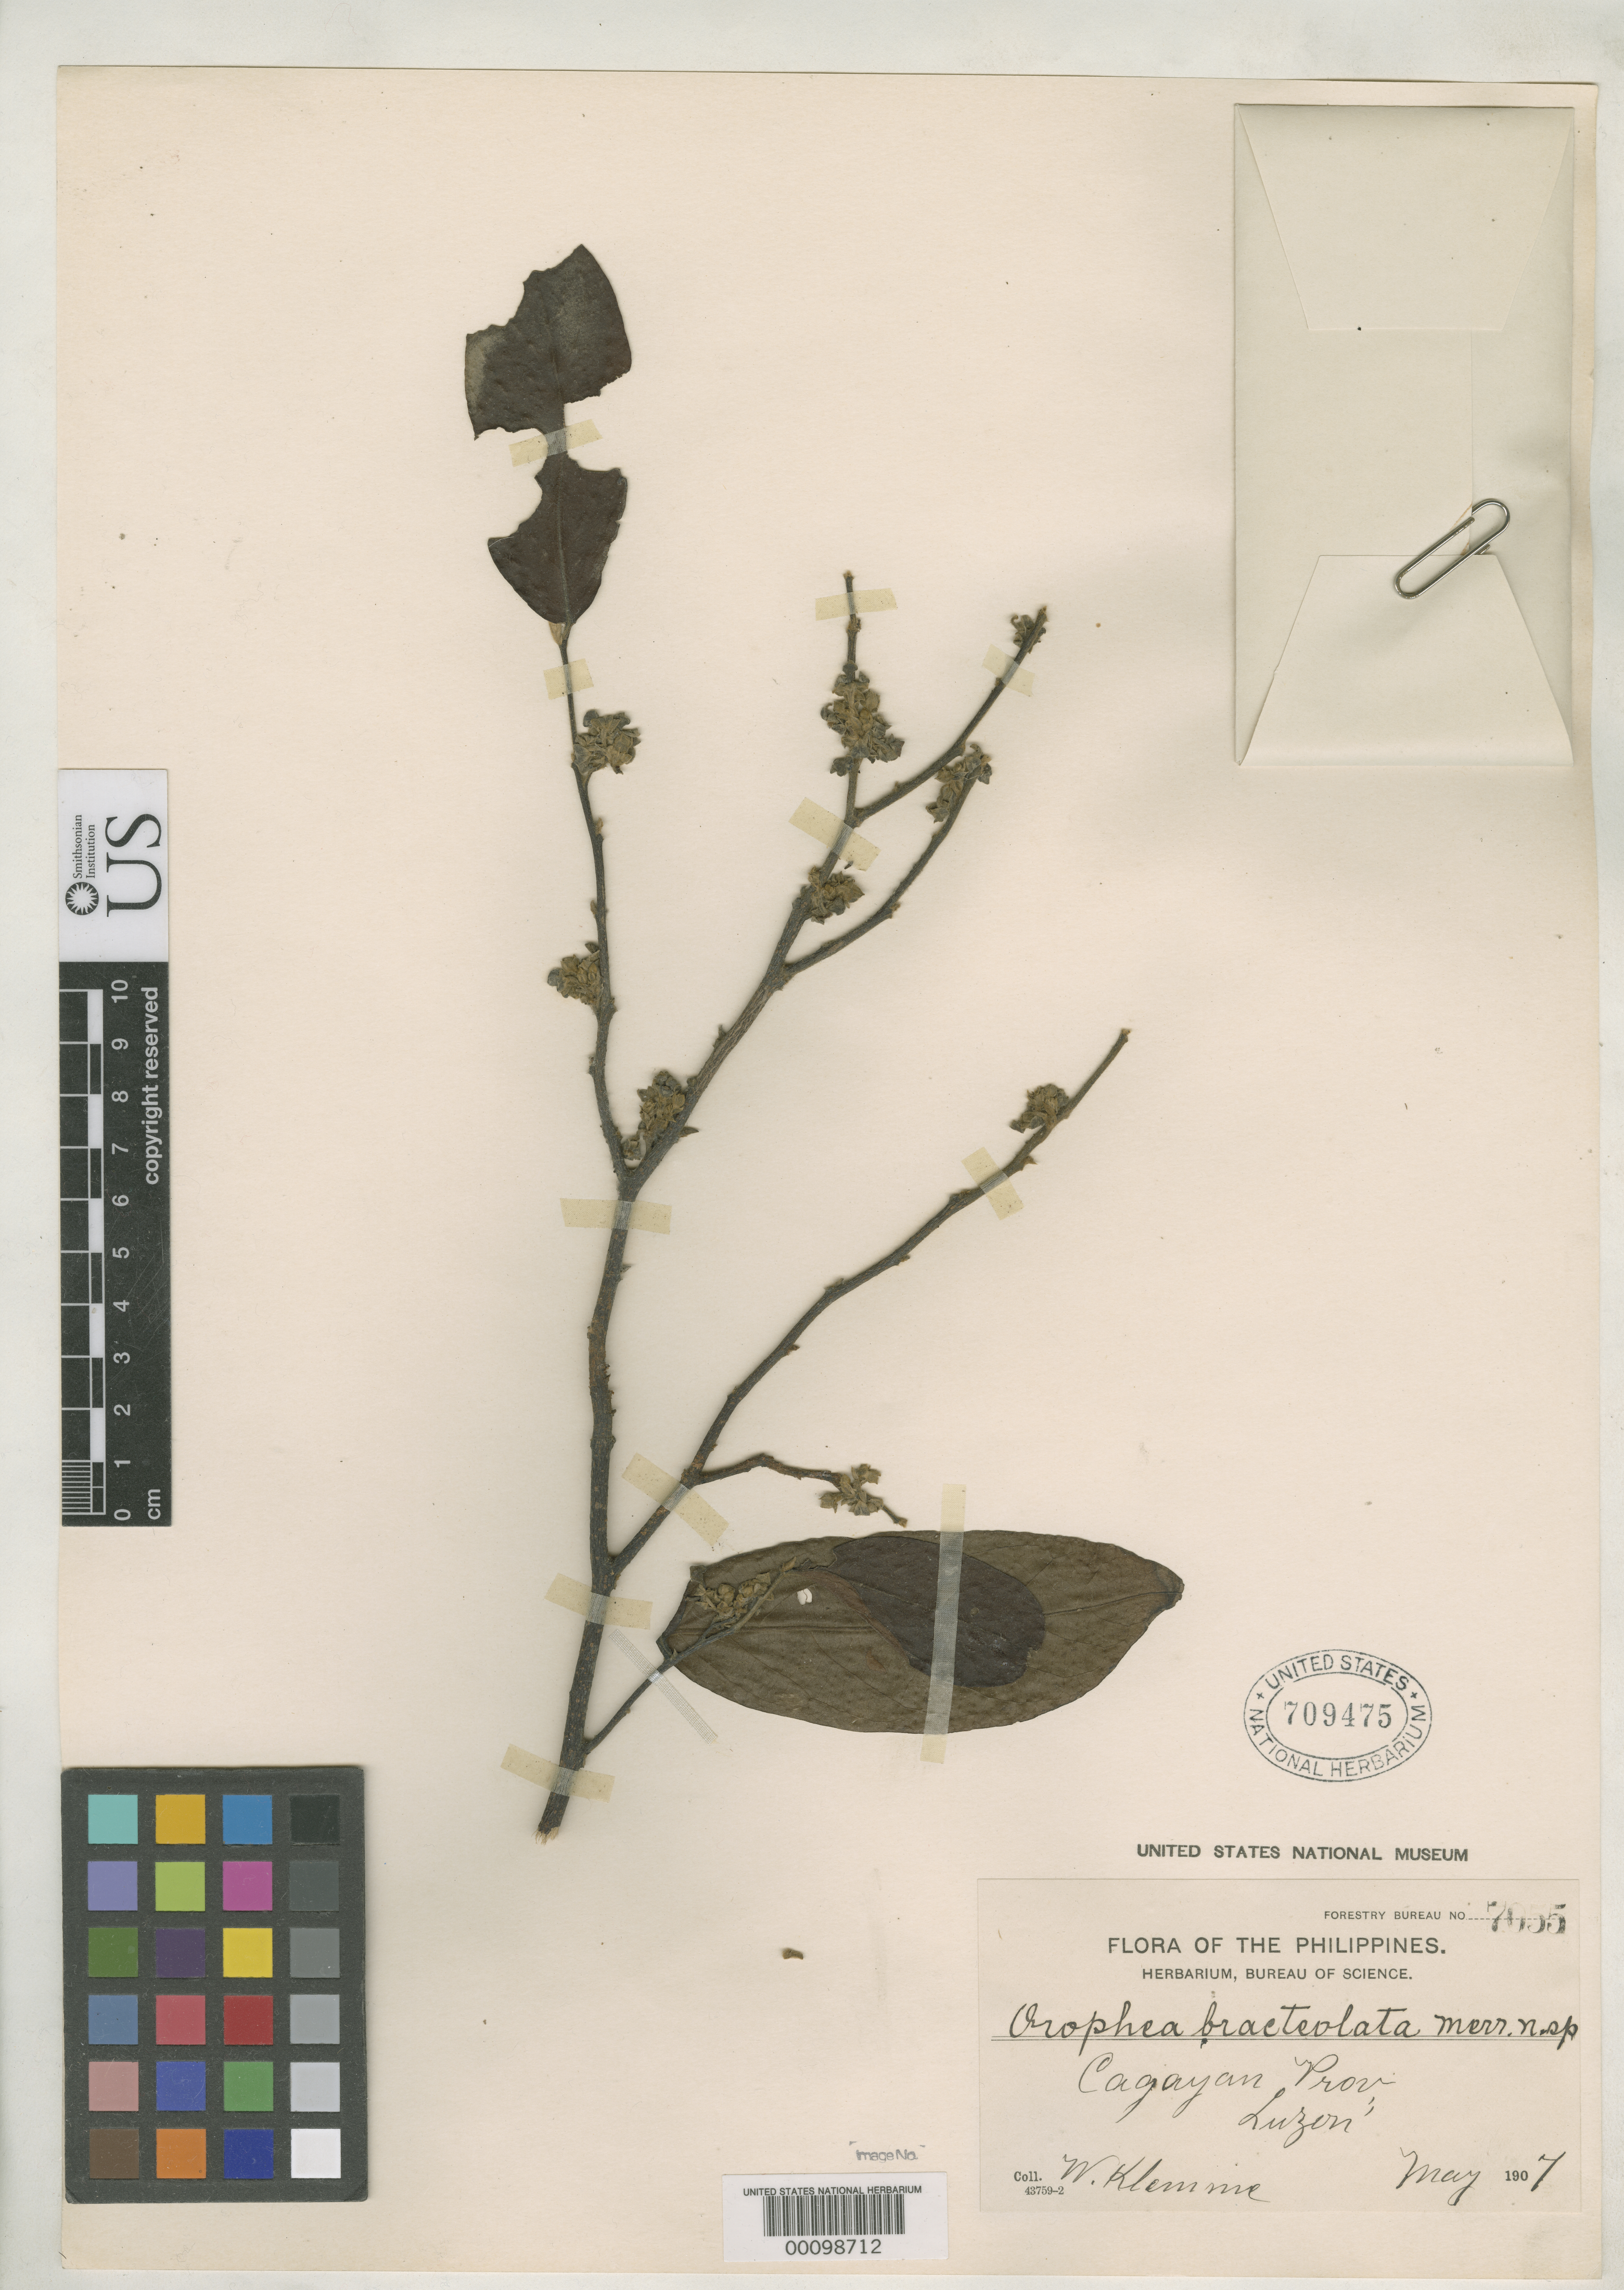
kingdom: Plantae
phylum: Tracheophyta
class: Magnoliopsida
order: Magnoliales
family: Annonaceae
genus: Orophea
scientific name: Orophea bracteolata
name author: Merr.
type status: Isotype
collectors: W. Klemme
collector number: For. Bur. 7055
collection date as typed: May 1907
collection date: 1907-05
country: Philippines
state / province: Cagayan Valley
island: Luzon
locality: San Vicente. Cagayan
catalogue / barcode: US 709475